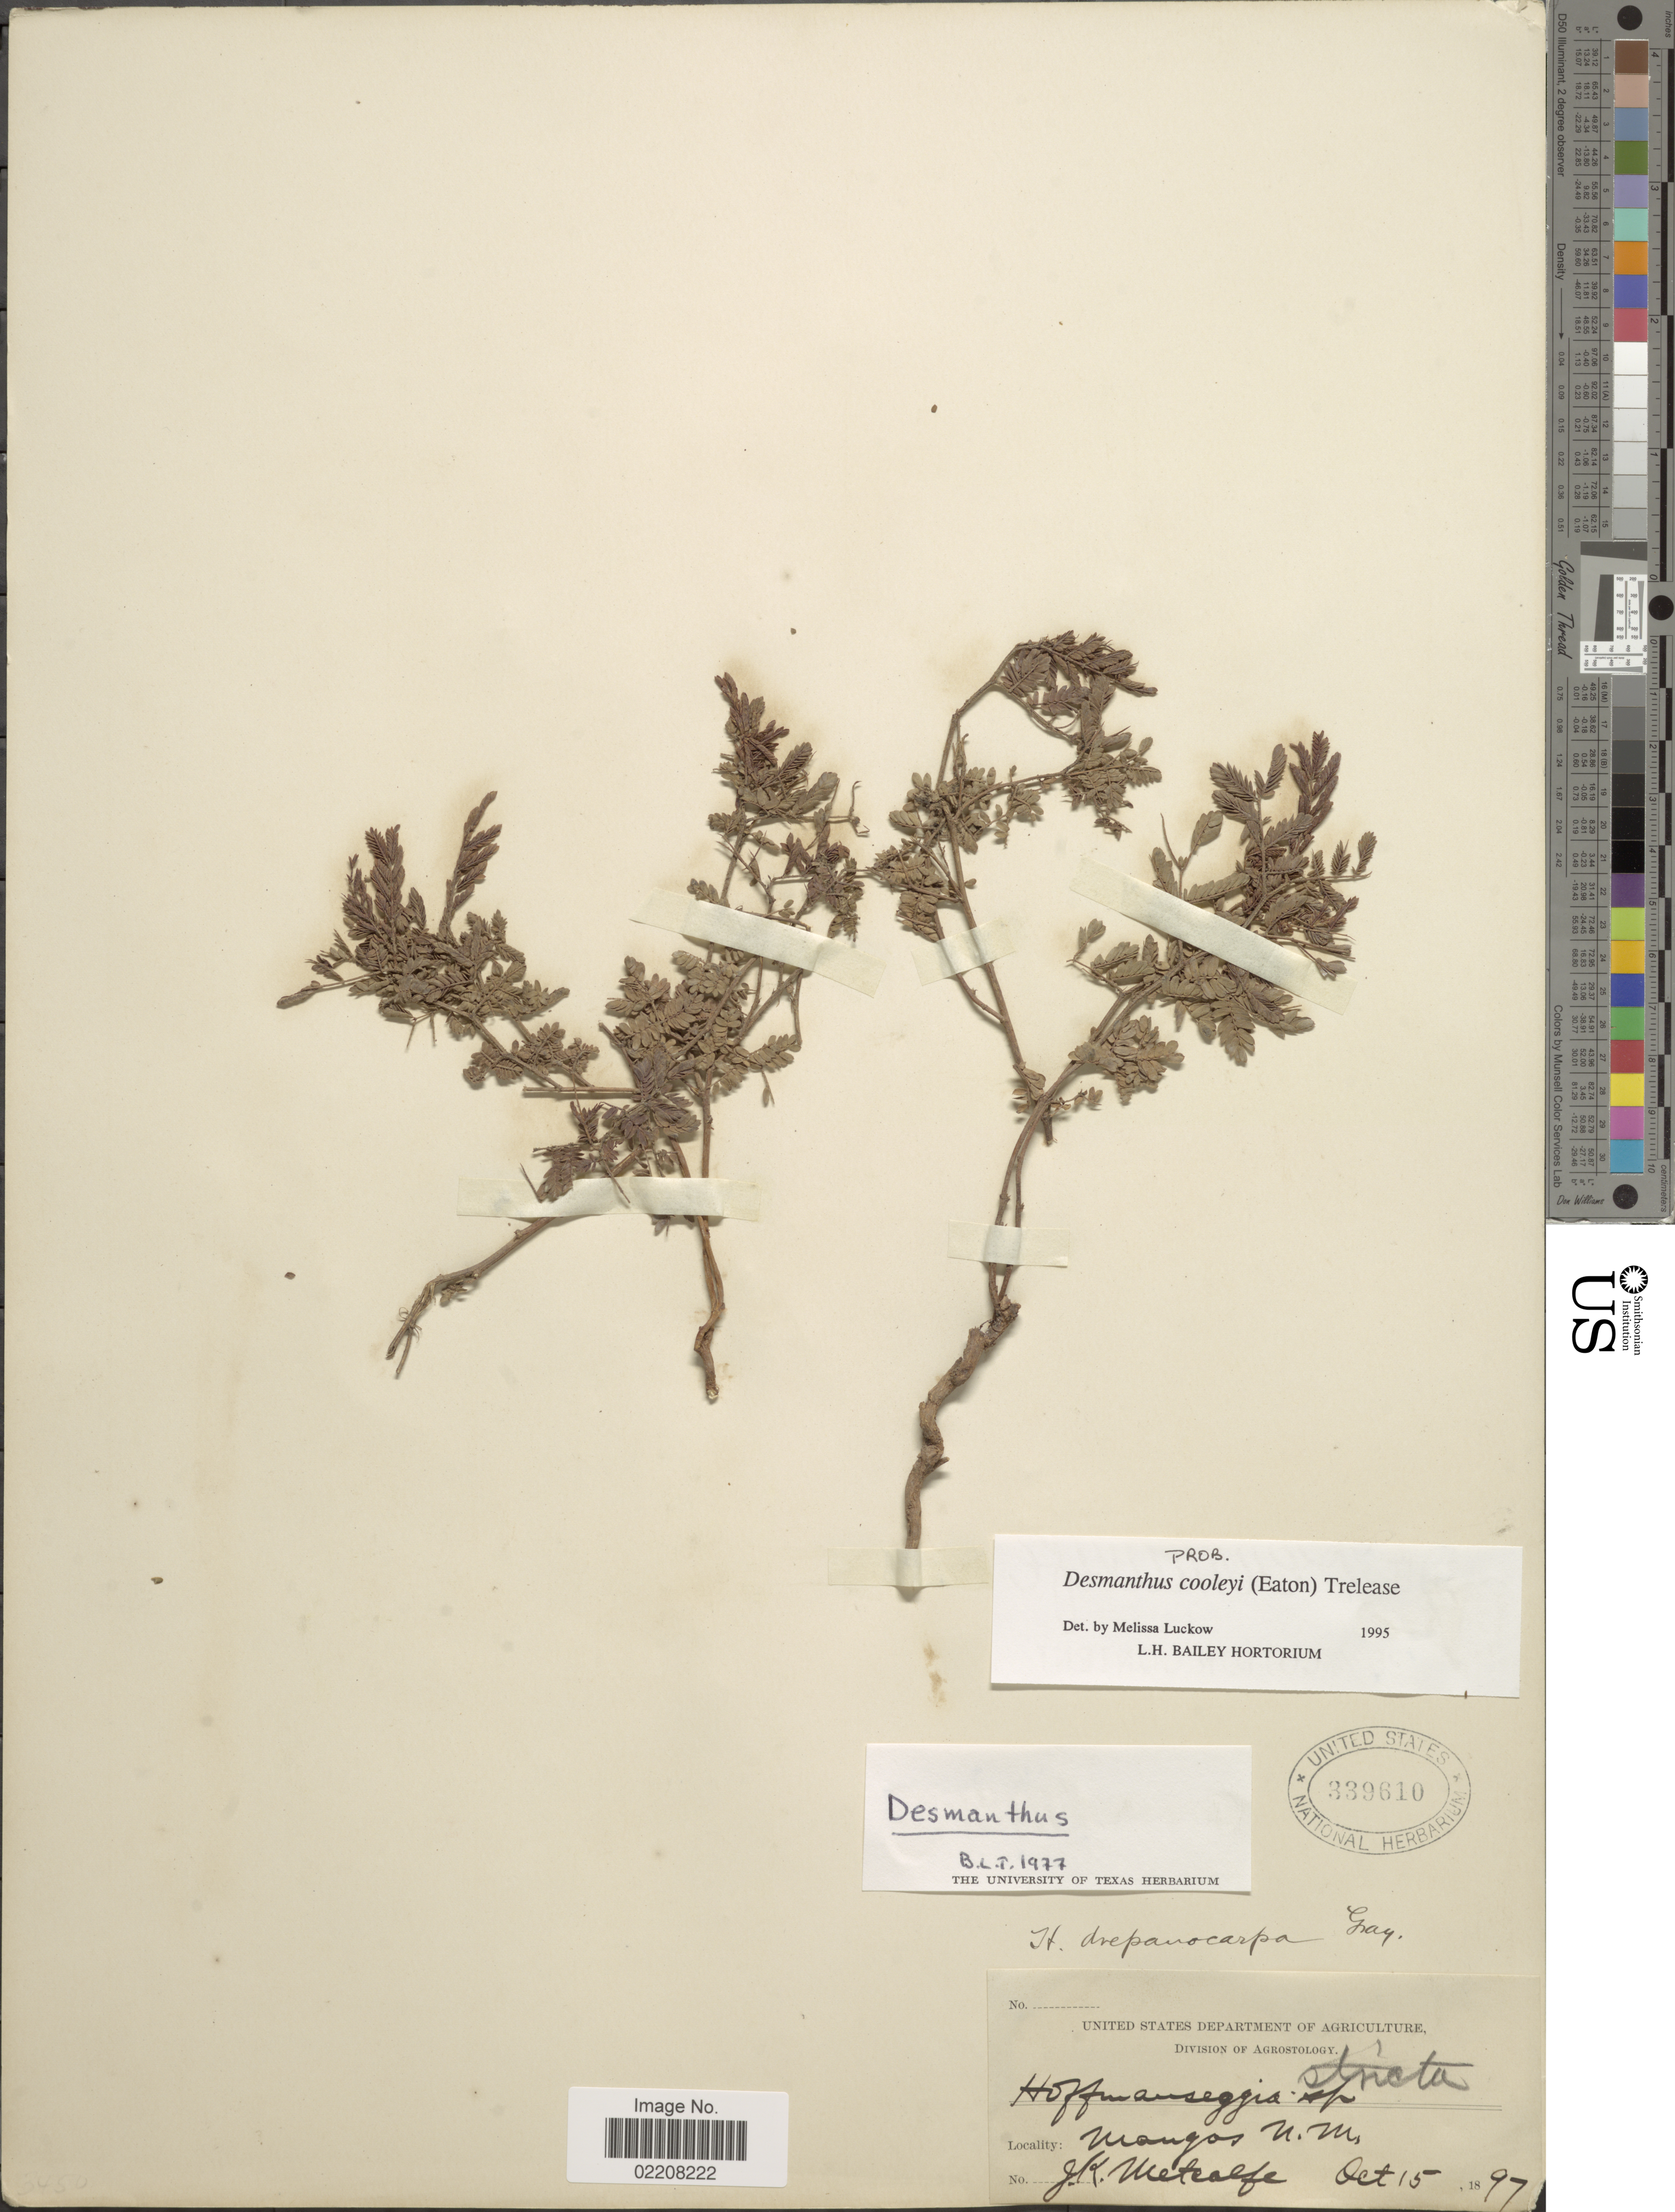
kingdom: Plantae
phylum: Tracheophyta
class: Magnoliopsida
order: Fabales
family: Fabaceae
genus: Desmanthus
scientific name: Desmanthus cooleyi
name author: (Eaton) Trel.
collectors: J. Metcalfe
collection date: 1897-10-15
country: United States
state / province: New Mexico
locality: Mangos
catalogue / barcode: US 339610